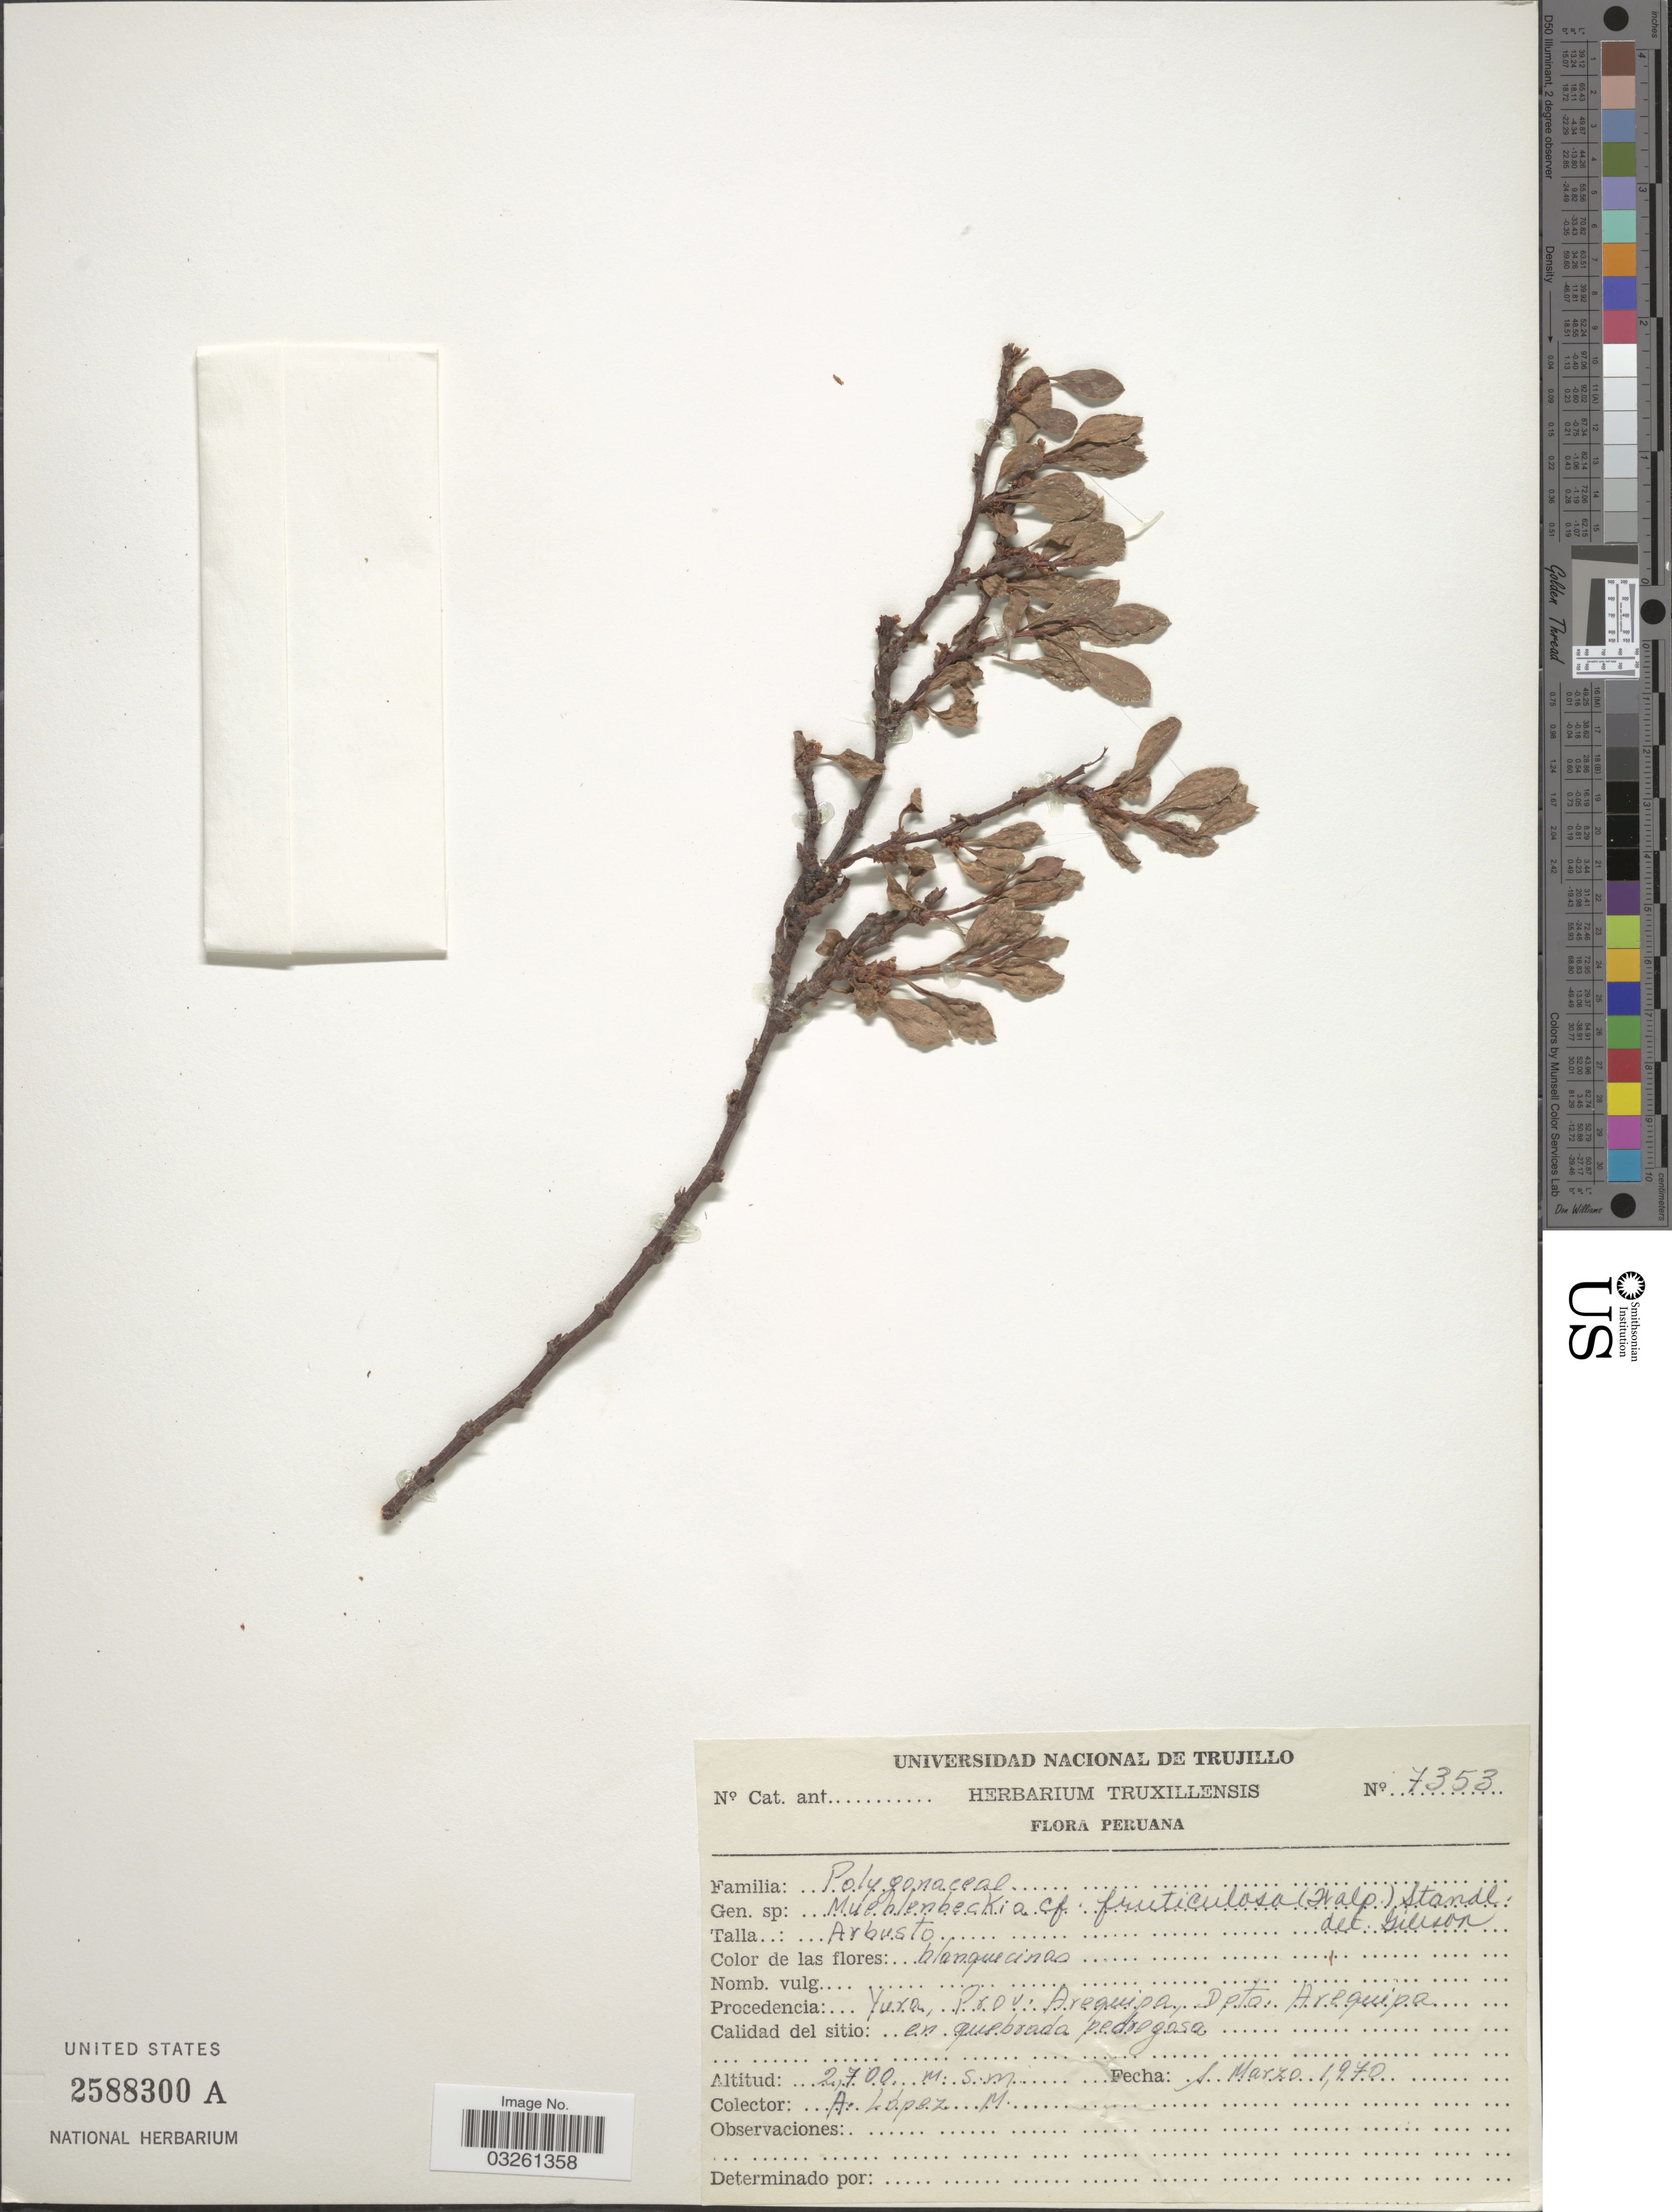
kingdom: Plantae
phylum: Tracheophyta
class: Magnoliopsida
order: Caryophyllales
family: Polygonaceae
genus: Muehlenbeckia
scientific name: Muehlenbeckia fruticulosa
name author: (Walp.) Standl.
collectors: A. López M.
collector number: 7353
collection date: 1970-03-01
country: Peru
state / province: Arequipa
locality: Peruana. Yura, Dpto. Arequipa.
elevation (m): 2700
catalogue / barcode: US 2588300A